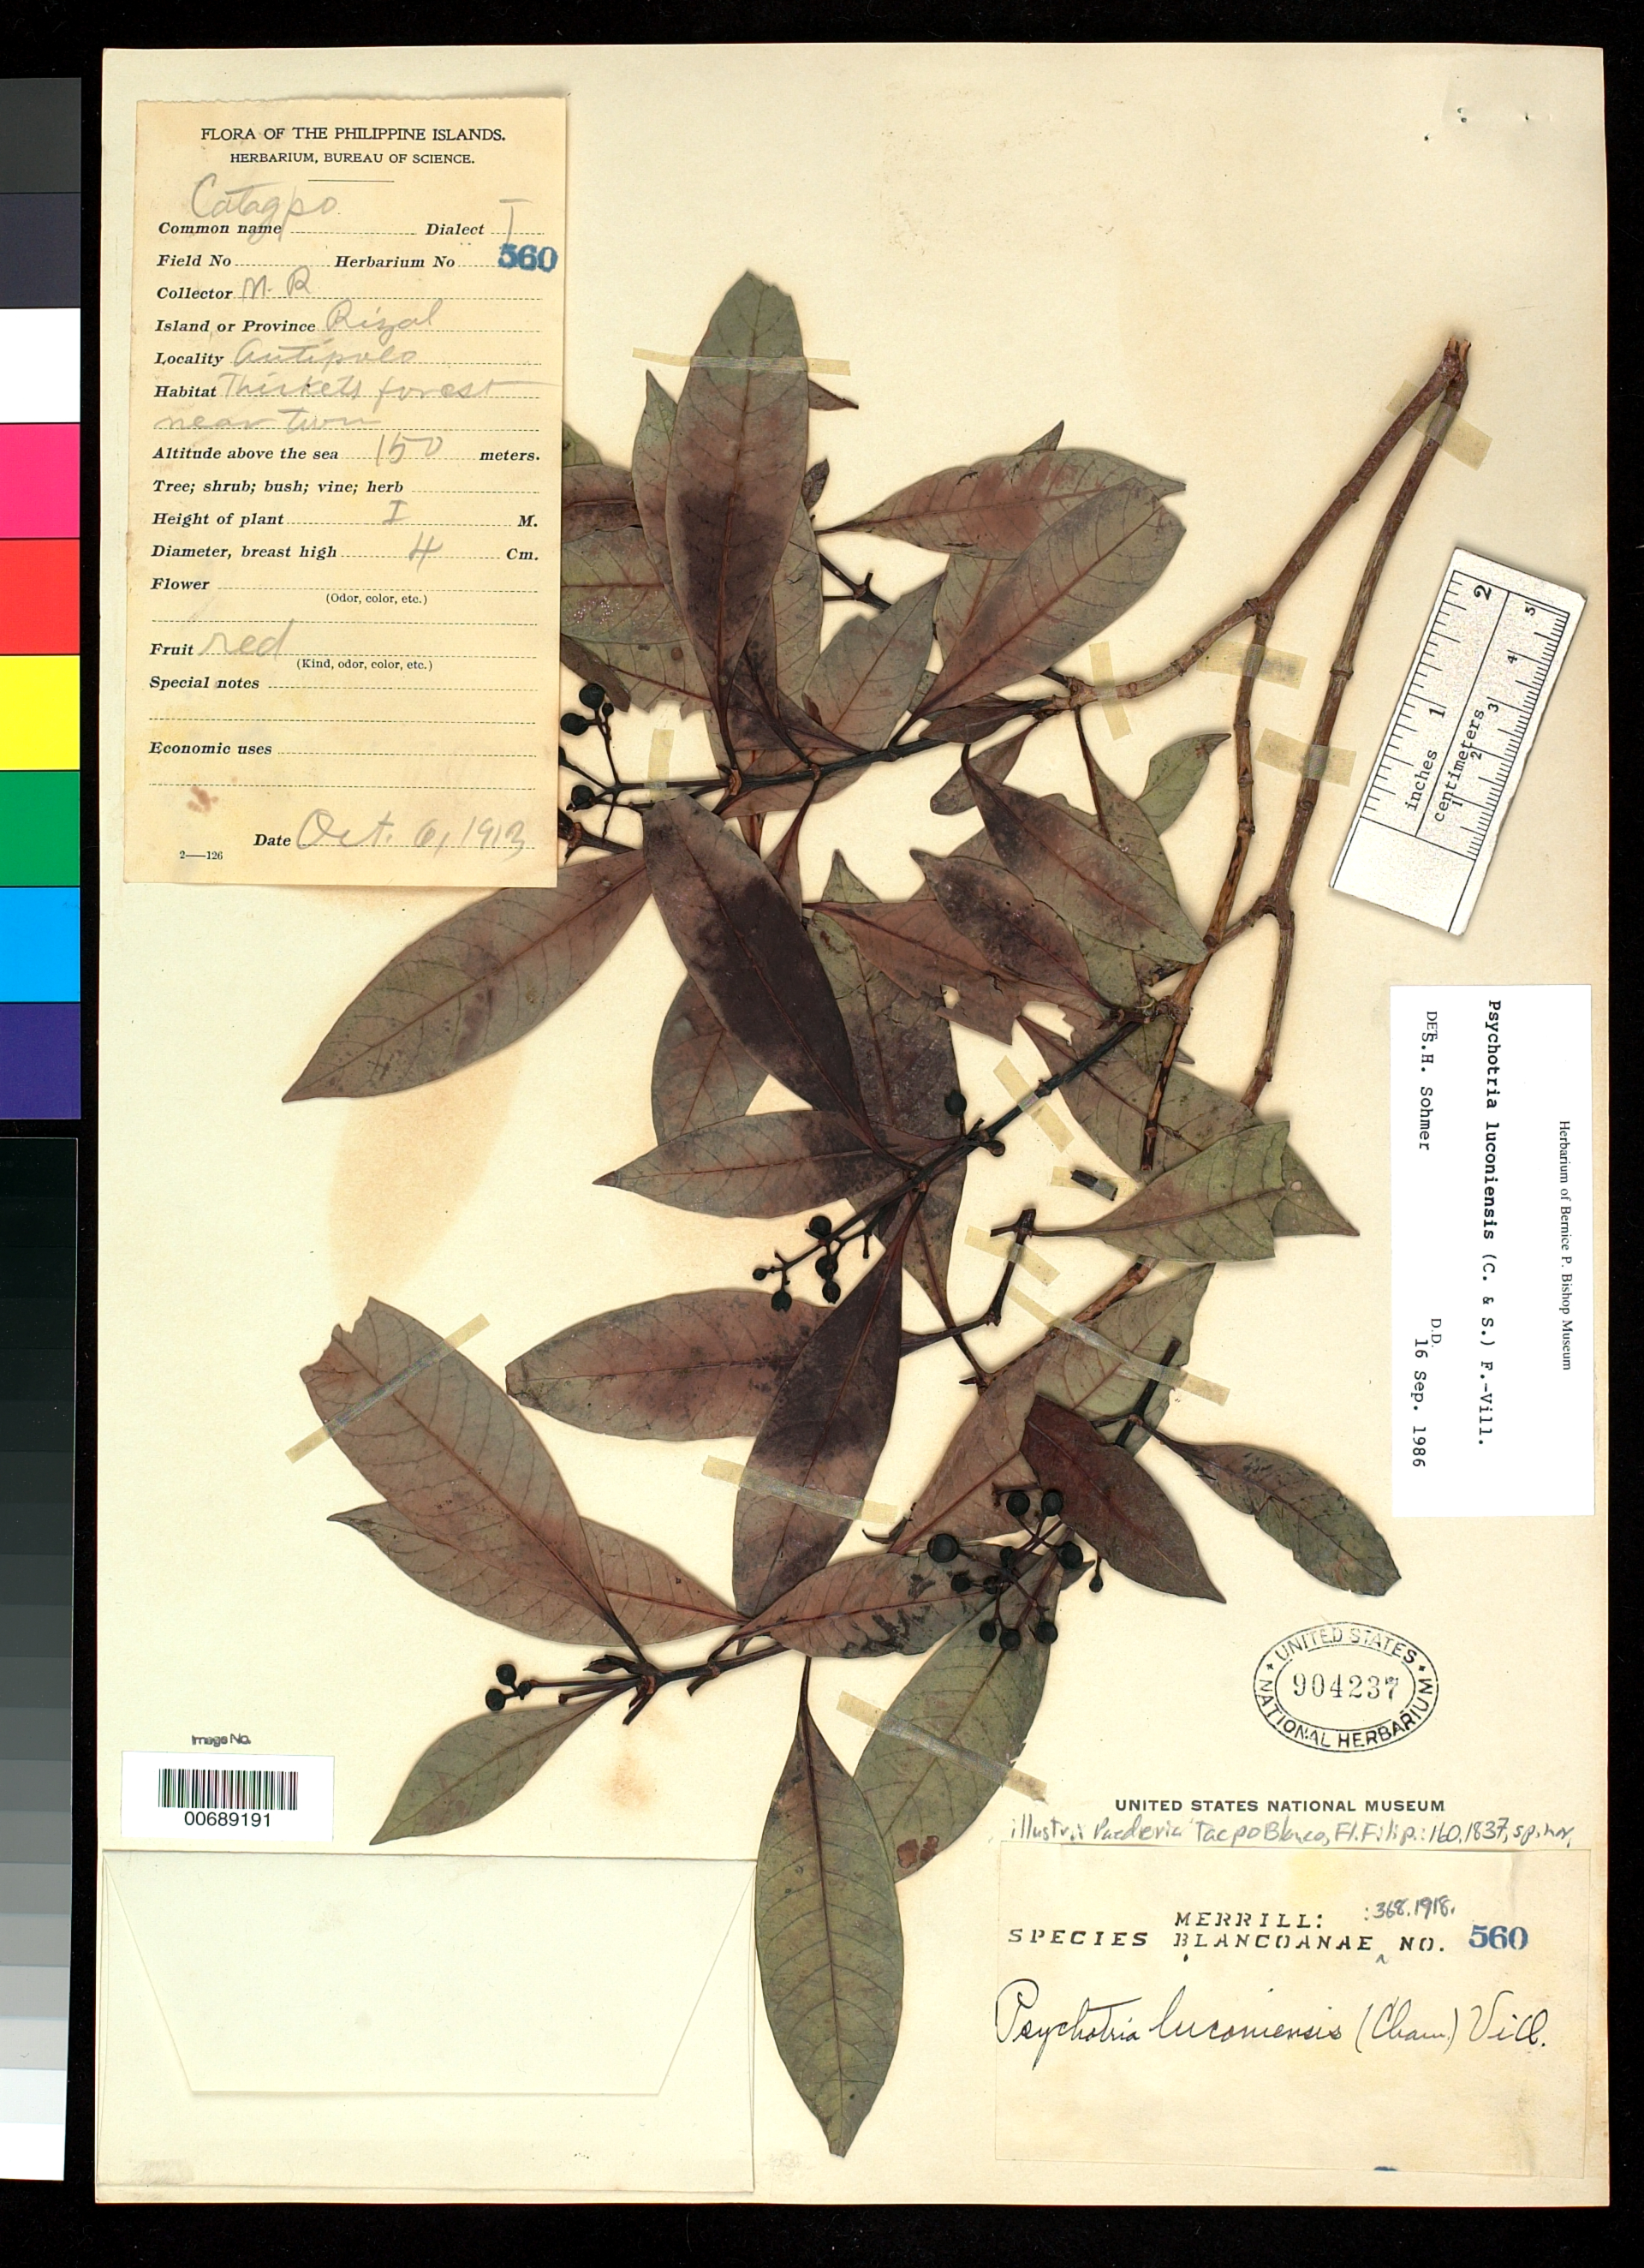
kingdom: Plantae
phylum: Tracheophyta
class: Magnoliopsida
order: Gentianales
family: Rubiaceae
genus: Psychotria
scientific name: Psychotria luzoniensis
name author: (Cham. & Schltdl.) Fern.-Vill.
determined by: Sohmer, S. H.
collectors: M. Ramos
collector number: Sp. Blancoan. 0560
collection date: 1914-12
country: Philippines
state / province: Calabarzon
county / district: Rizal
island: Luzon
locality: Antipolo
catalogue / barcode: US 904237